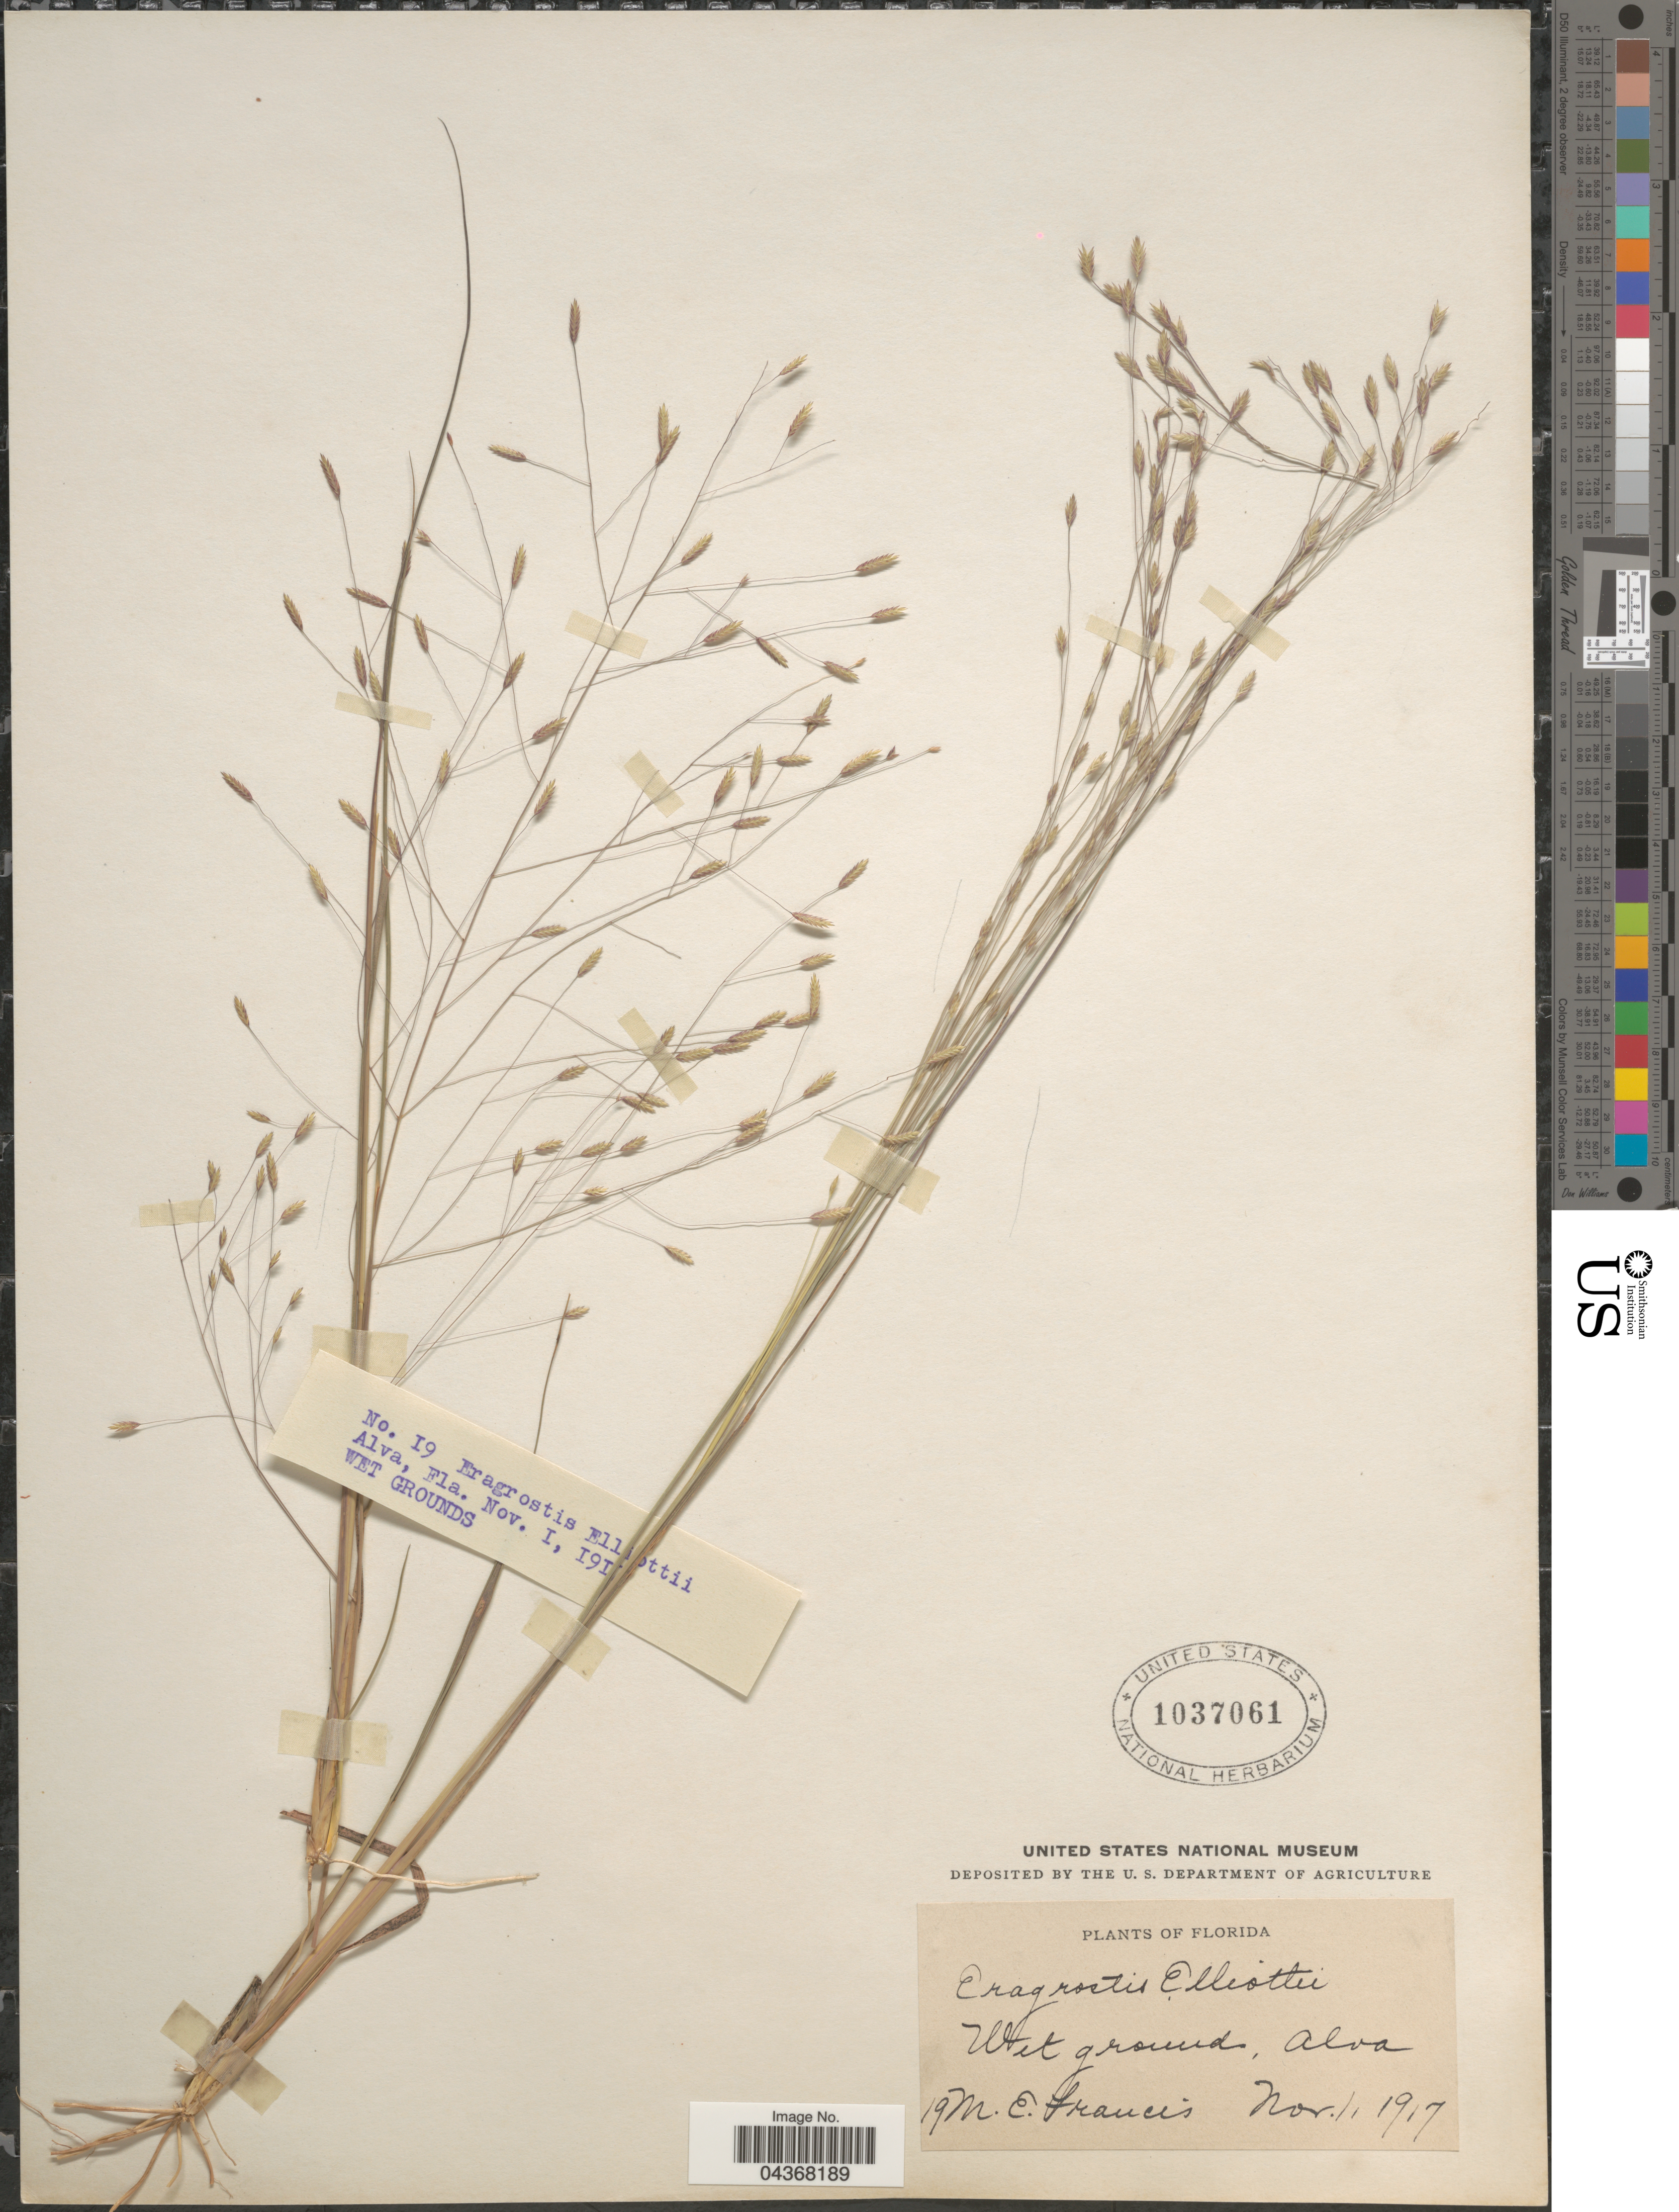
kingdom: Plantae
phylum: Tracheophyta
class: Liliopsida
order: Poales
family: Poaceae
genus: Eragrostis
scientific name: Eragrostis elliottii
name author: S. Watson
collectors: M. E. Francis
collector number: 19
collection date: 1917-11-01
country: United States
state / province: Florida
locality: Alva.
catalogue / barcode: US 1037061